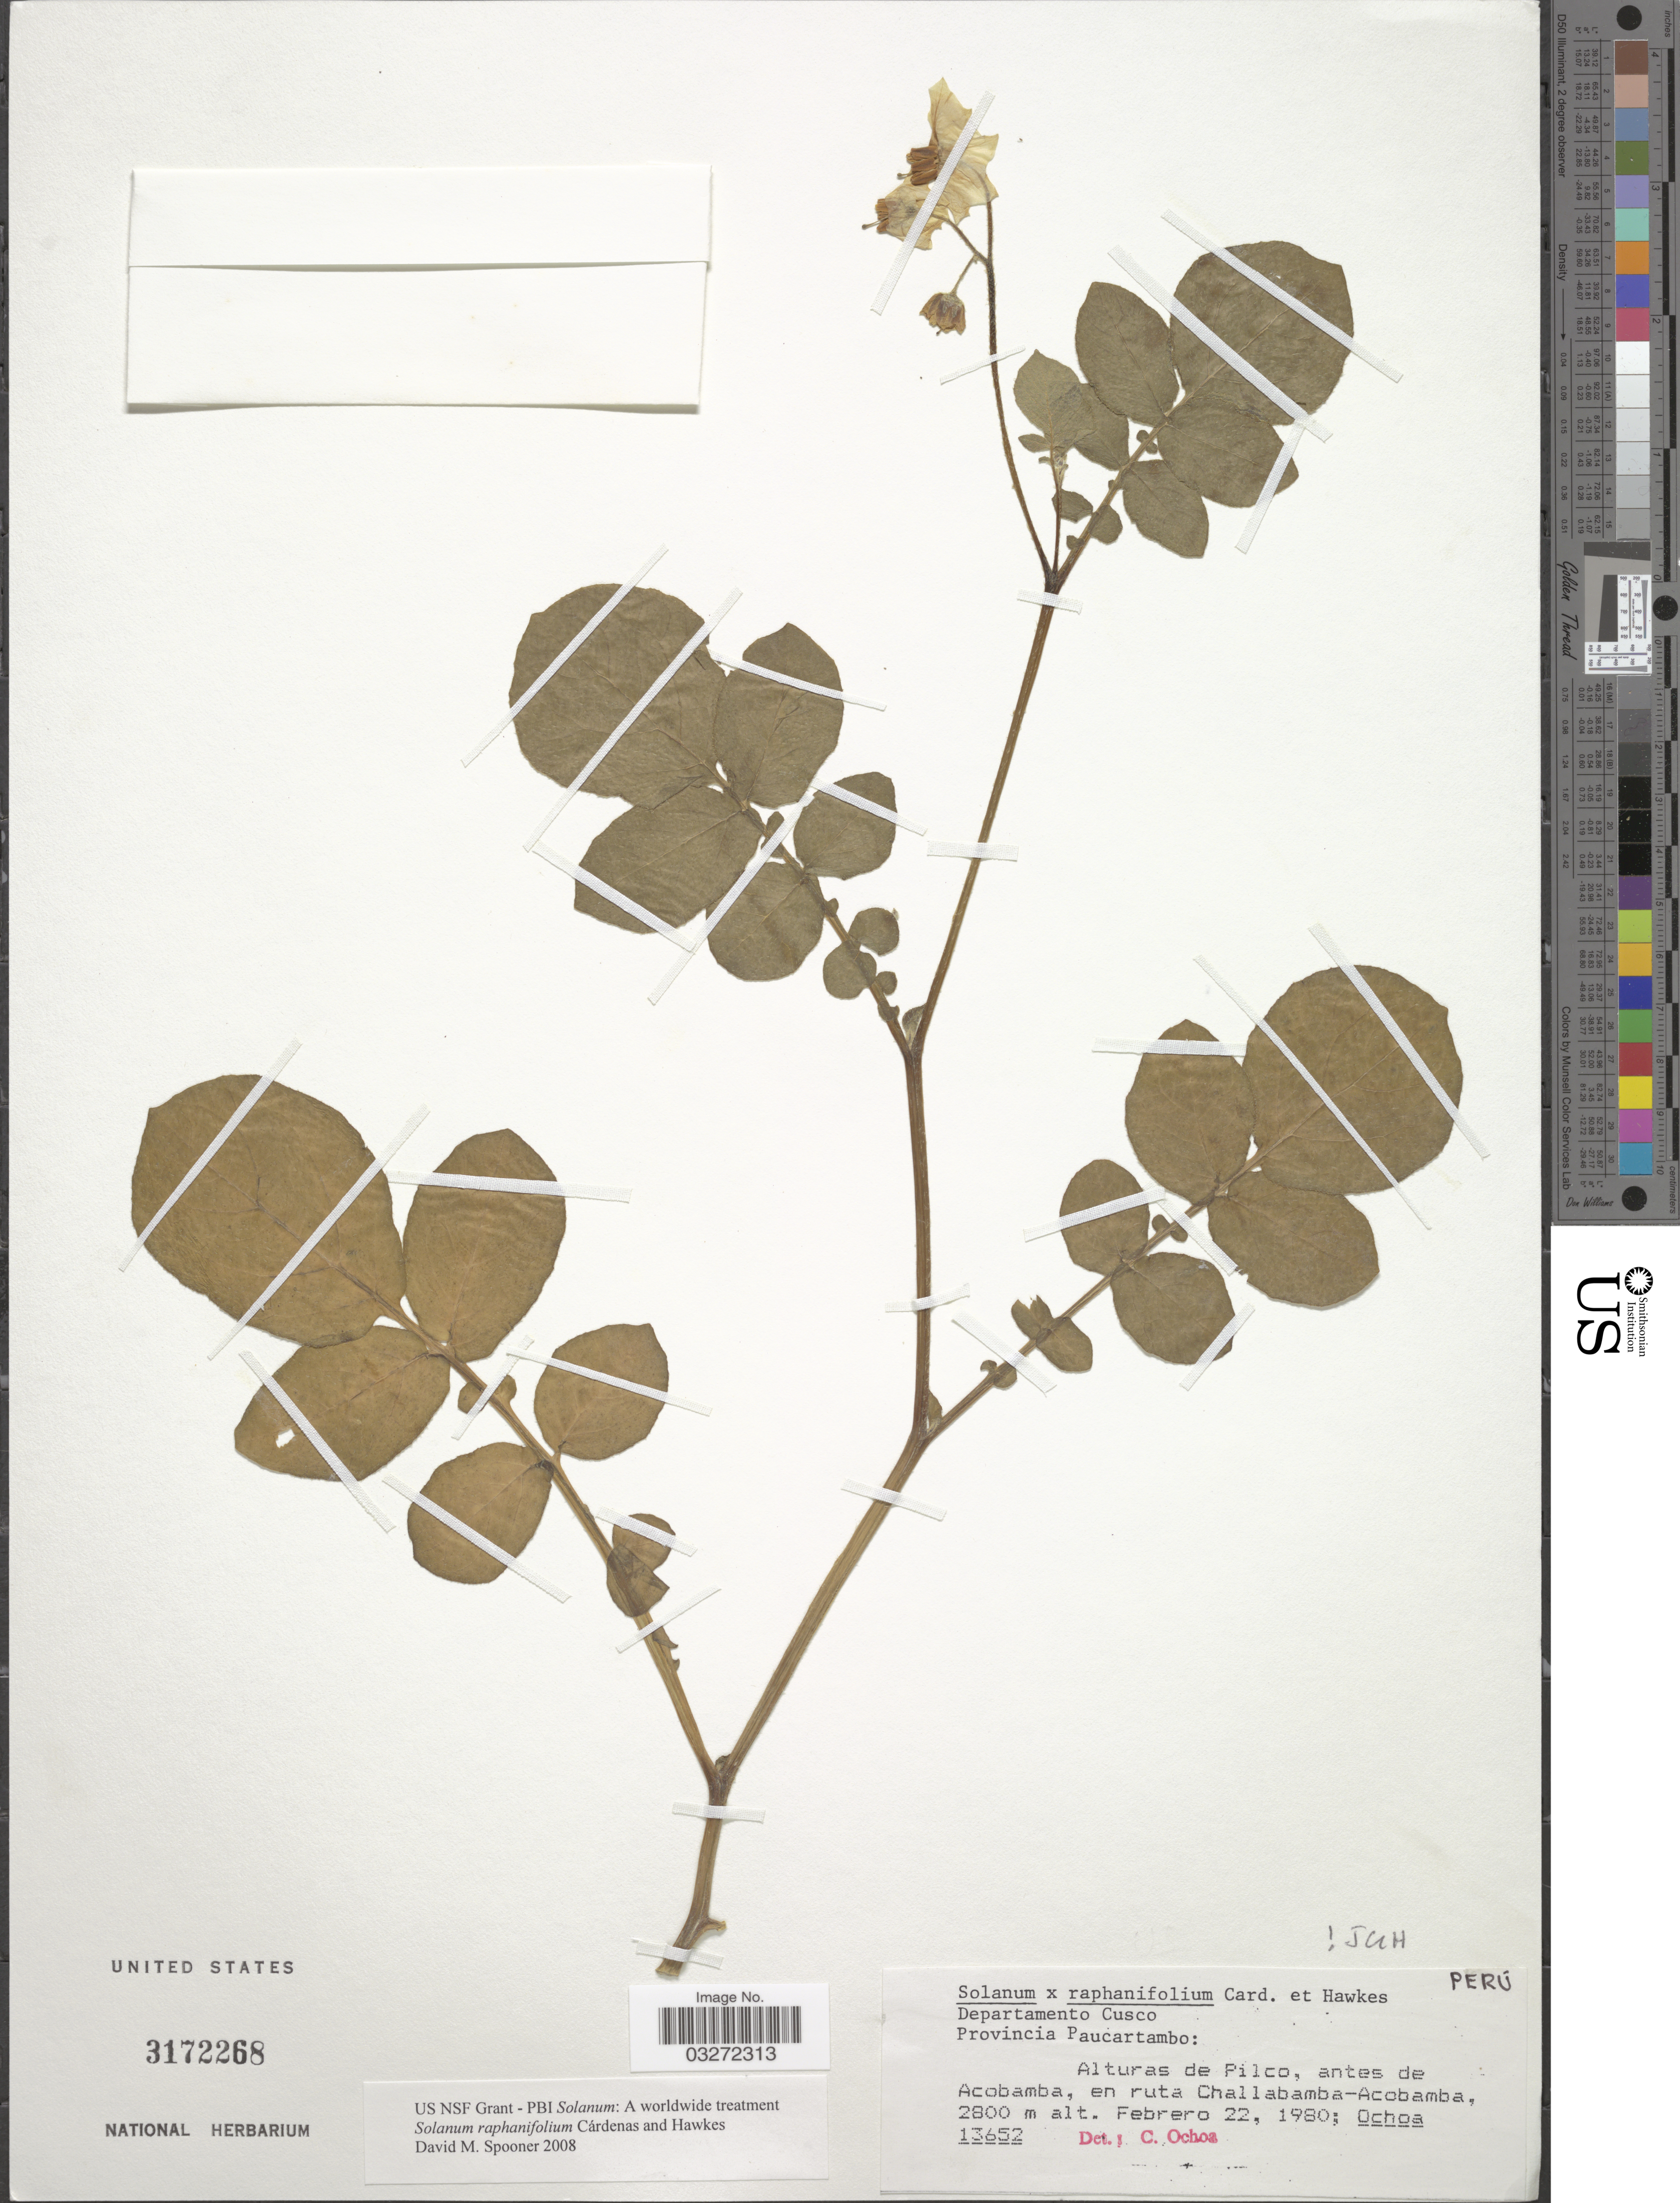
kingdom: Plantae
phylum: Tracheophyta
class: Magnoliopsida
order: Solanales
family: Solanaceae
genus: Solanum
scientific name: Solanum raphanifolium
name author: Cárdenas & Hawkes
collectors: -. Ochoa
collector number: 13652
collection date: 1980-02-22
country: Peru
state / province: Cusco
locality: Departamento Cusco, Provincia Paucartambo: Alturas de Pilco, antes de Acobamba, en ruta Challabamba-Acobamba.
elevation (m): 2800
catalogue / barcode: US 3172268